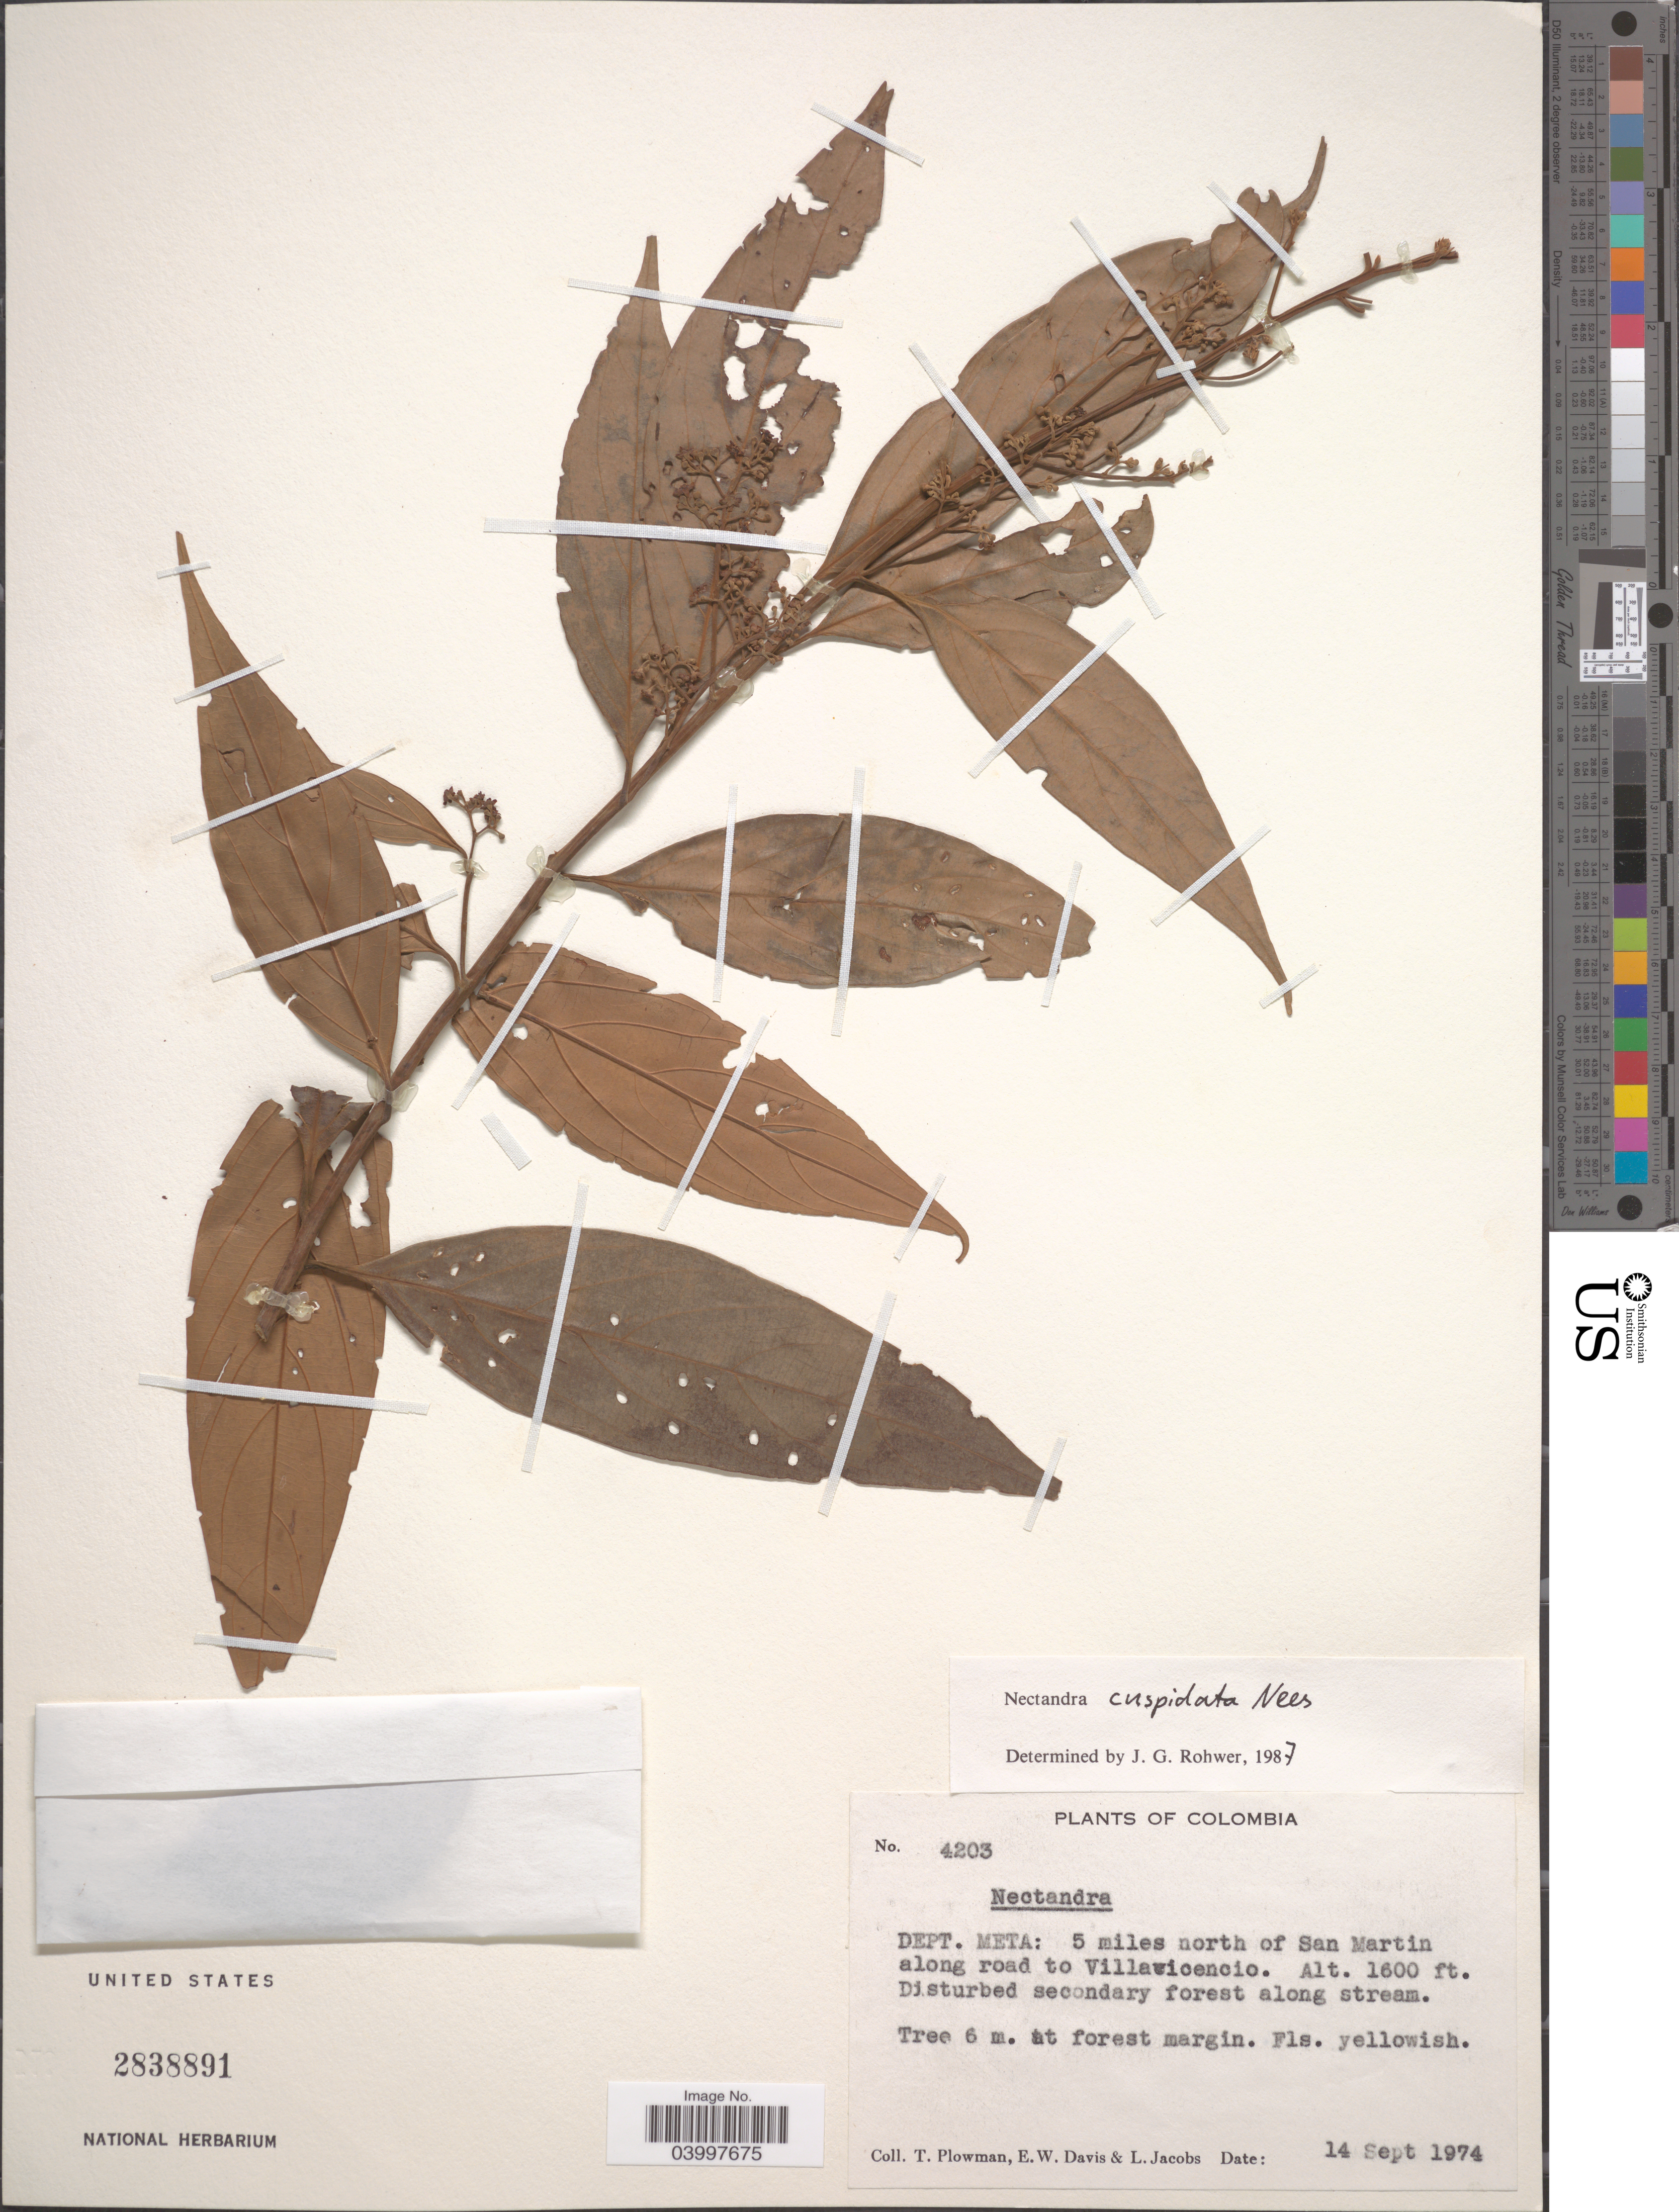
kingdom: Plantae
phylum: Tracheophyta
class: Magnoliopsida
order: Laurales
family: Lauraceae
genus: Nectandra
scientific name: Nectandra cuspidata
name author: Nees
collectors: T. Plowman, E. W. Davis & L. Jacobs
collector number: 4203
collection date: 1974-09-14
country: Colombia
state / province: Meta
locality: Dept. Meta: 5 miles north of San Martin along road to Villavicencio. Disturbed secondary forest along stream.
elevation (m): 488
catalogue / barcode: US 2838891